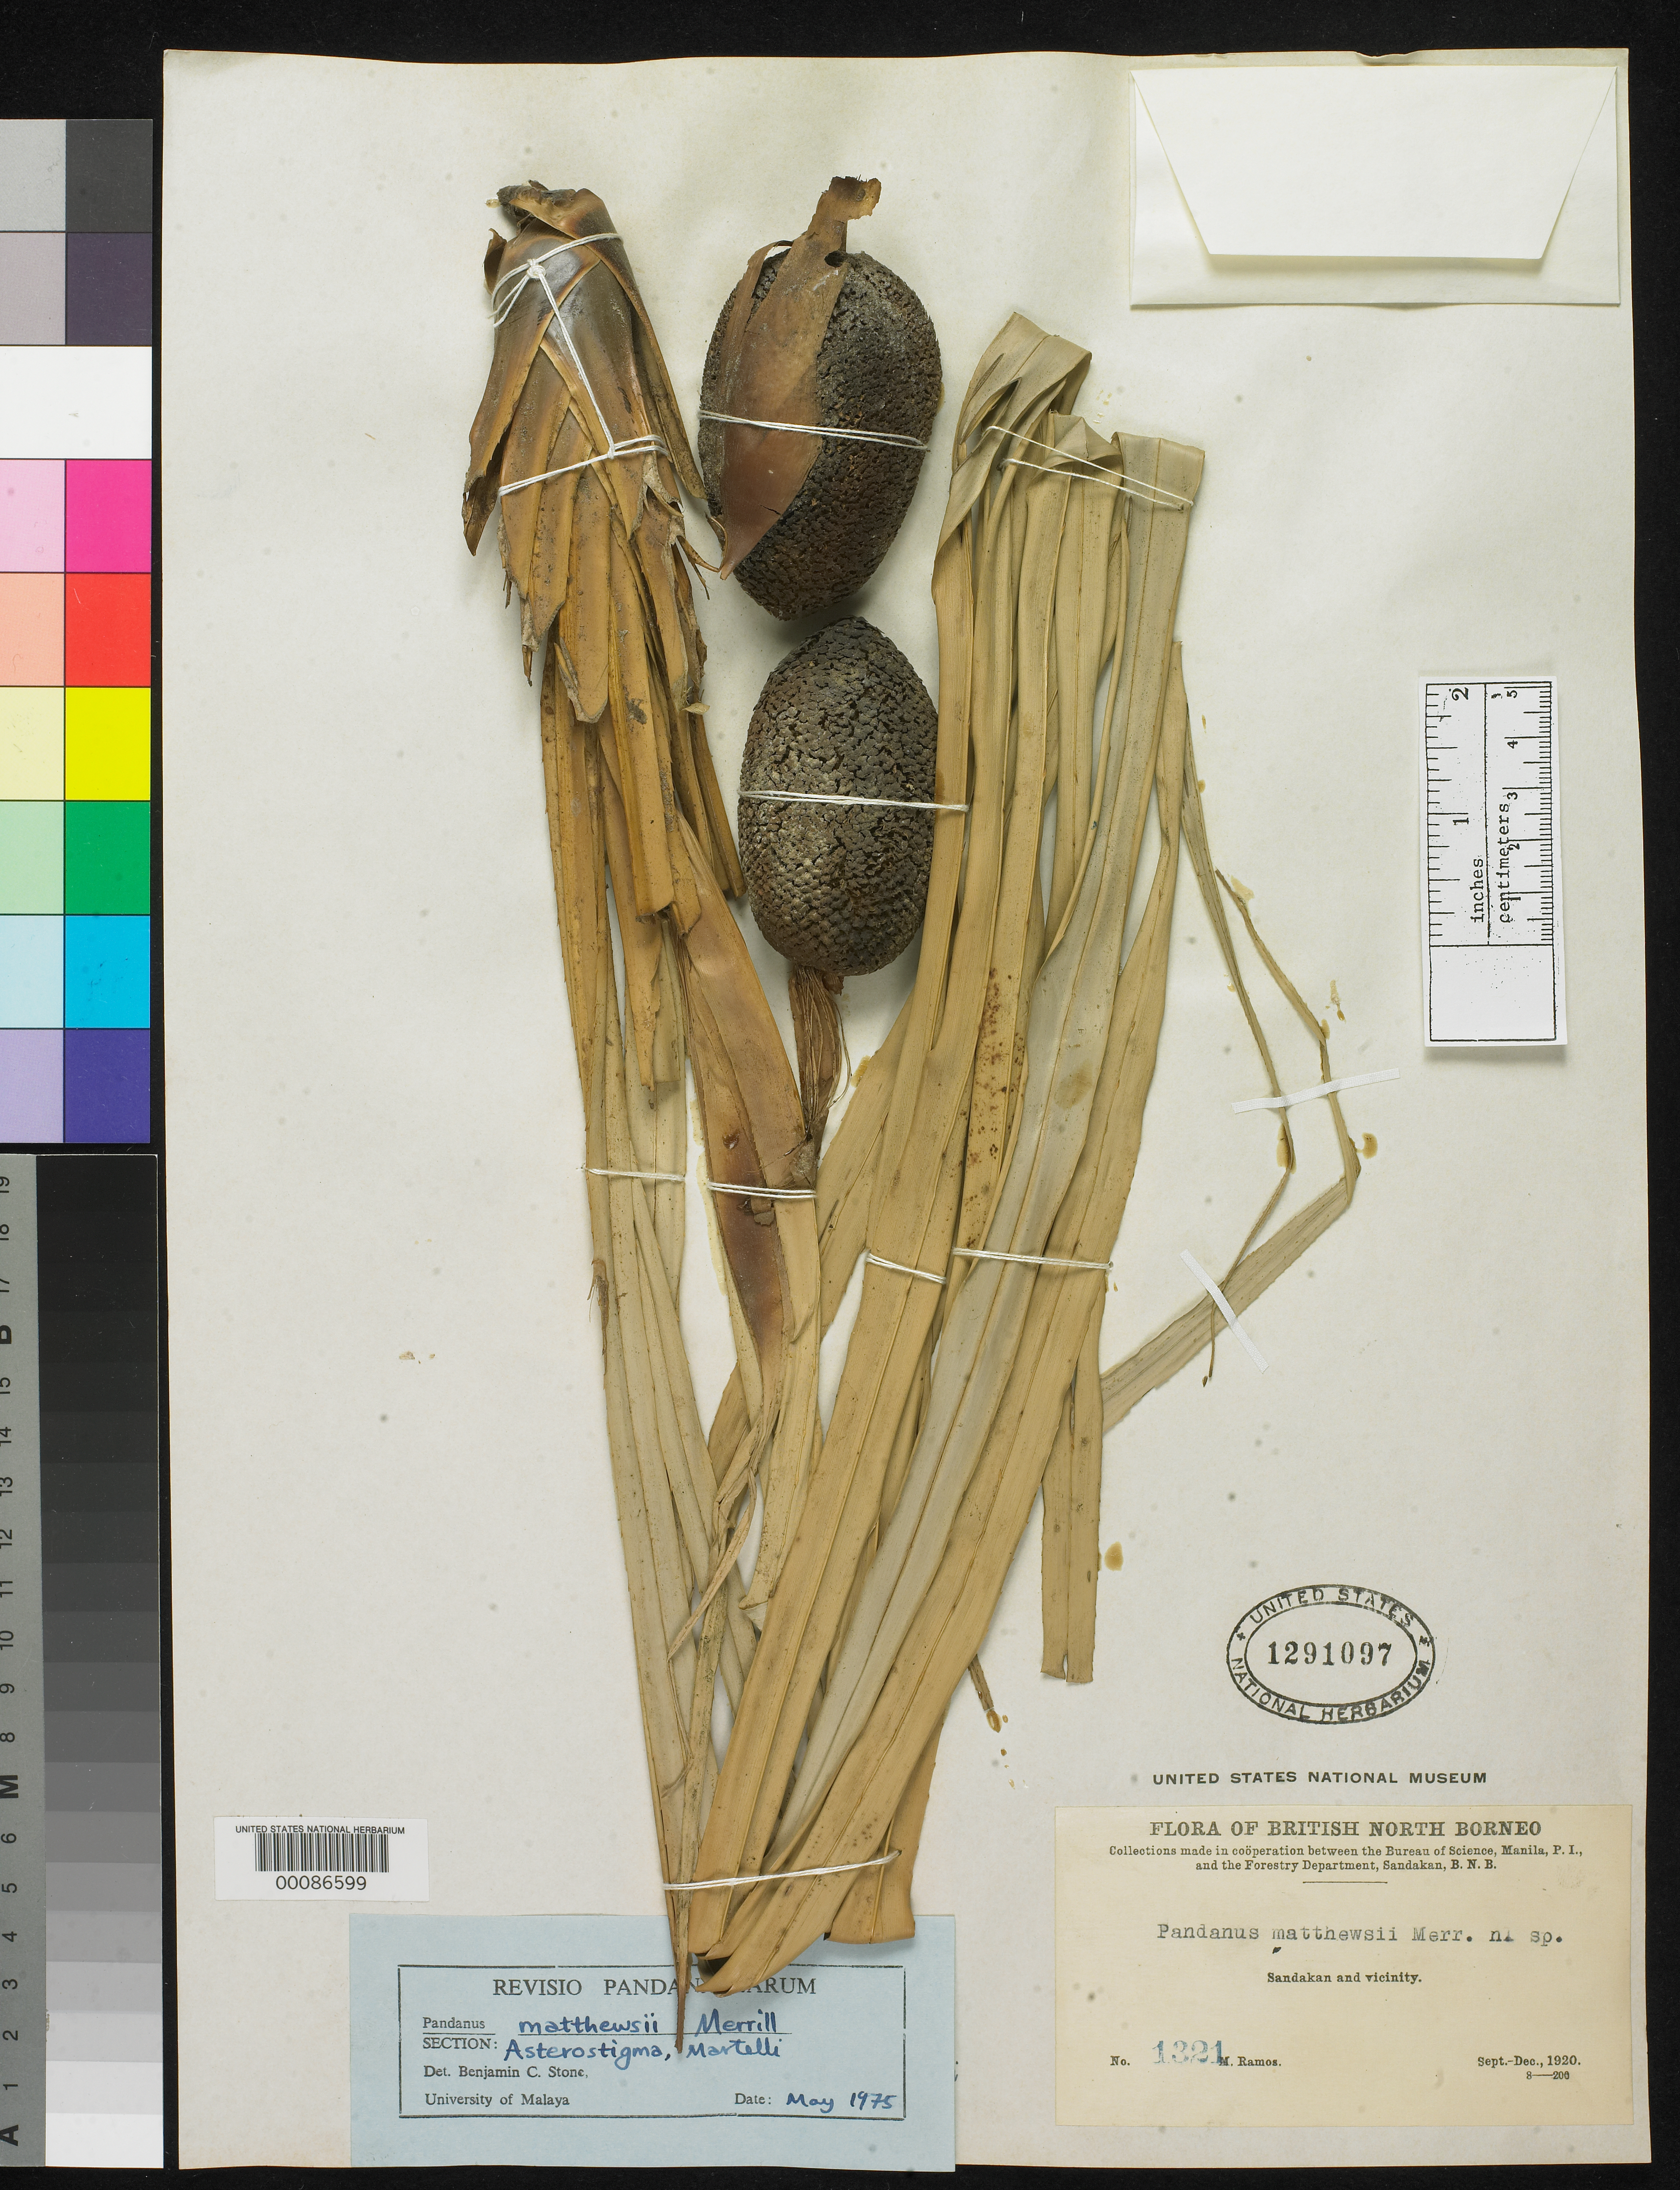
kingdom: Plantae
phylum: Tracheophyta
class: Liliopsida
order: Pandanales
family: Pandanaceae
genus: Pandanus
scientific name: Pandanus matthewsii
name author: Merr.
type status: Isotype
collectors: M. Ramos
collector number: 1321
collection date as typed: Sep 1920 to -- Dec 1920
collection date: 1920-09/1920-12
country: Malaysia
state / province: Sabah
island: Borneo Island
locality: Sandakan and vicinity.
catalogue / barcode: US 1291097